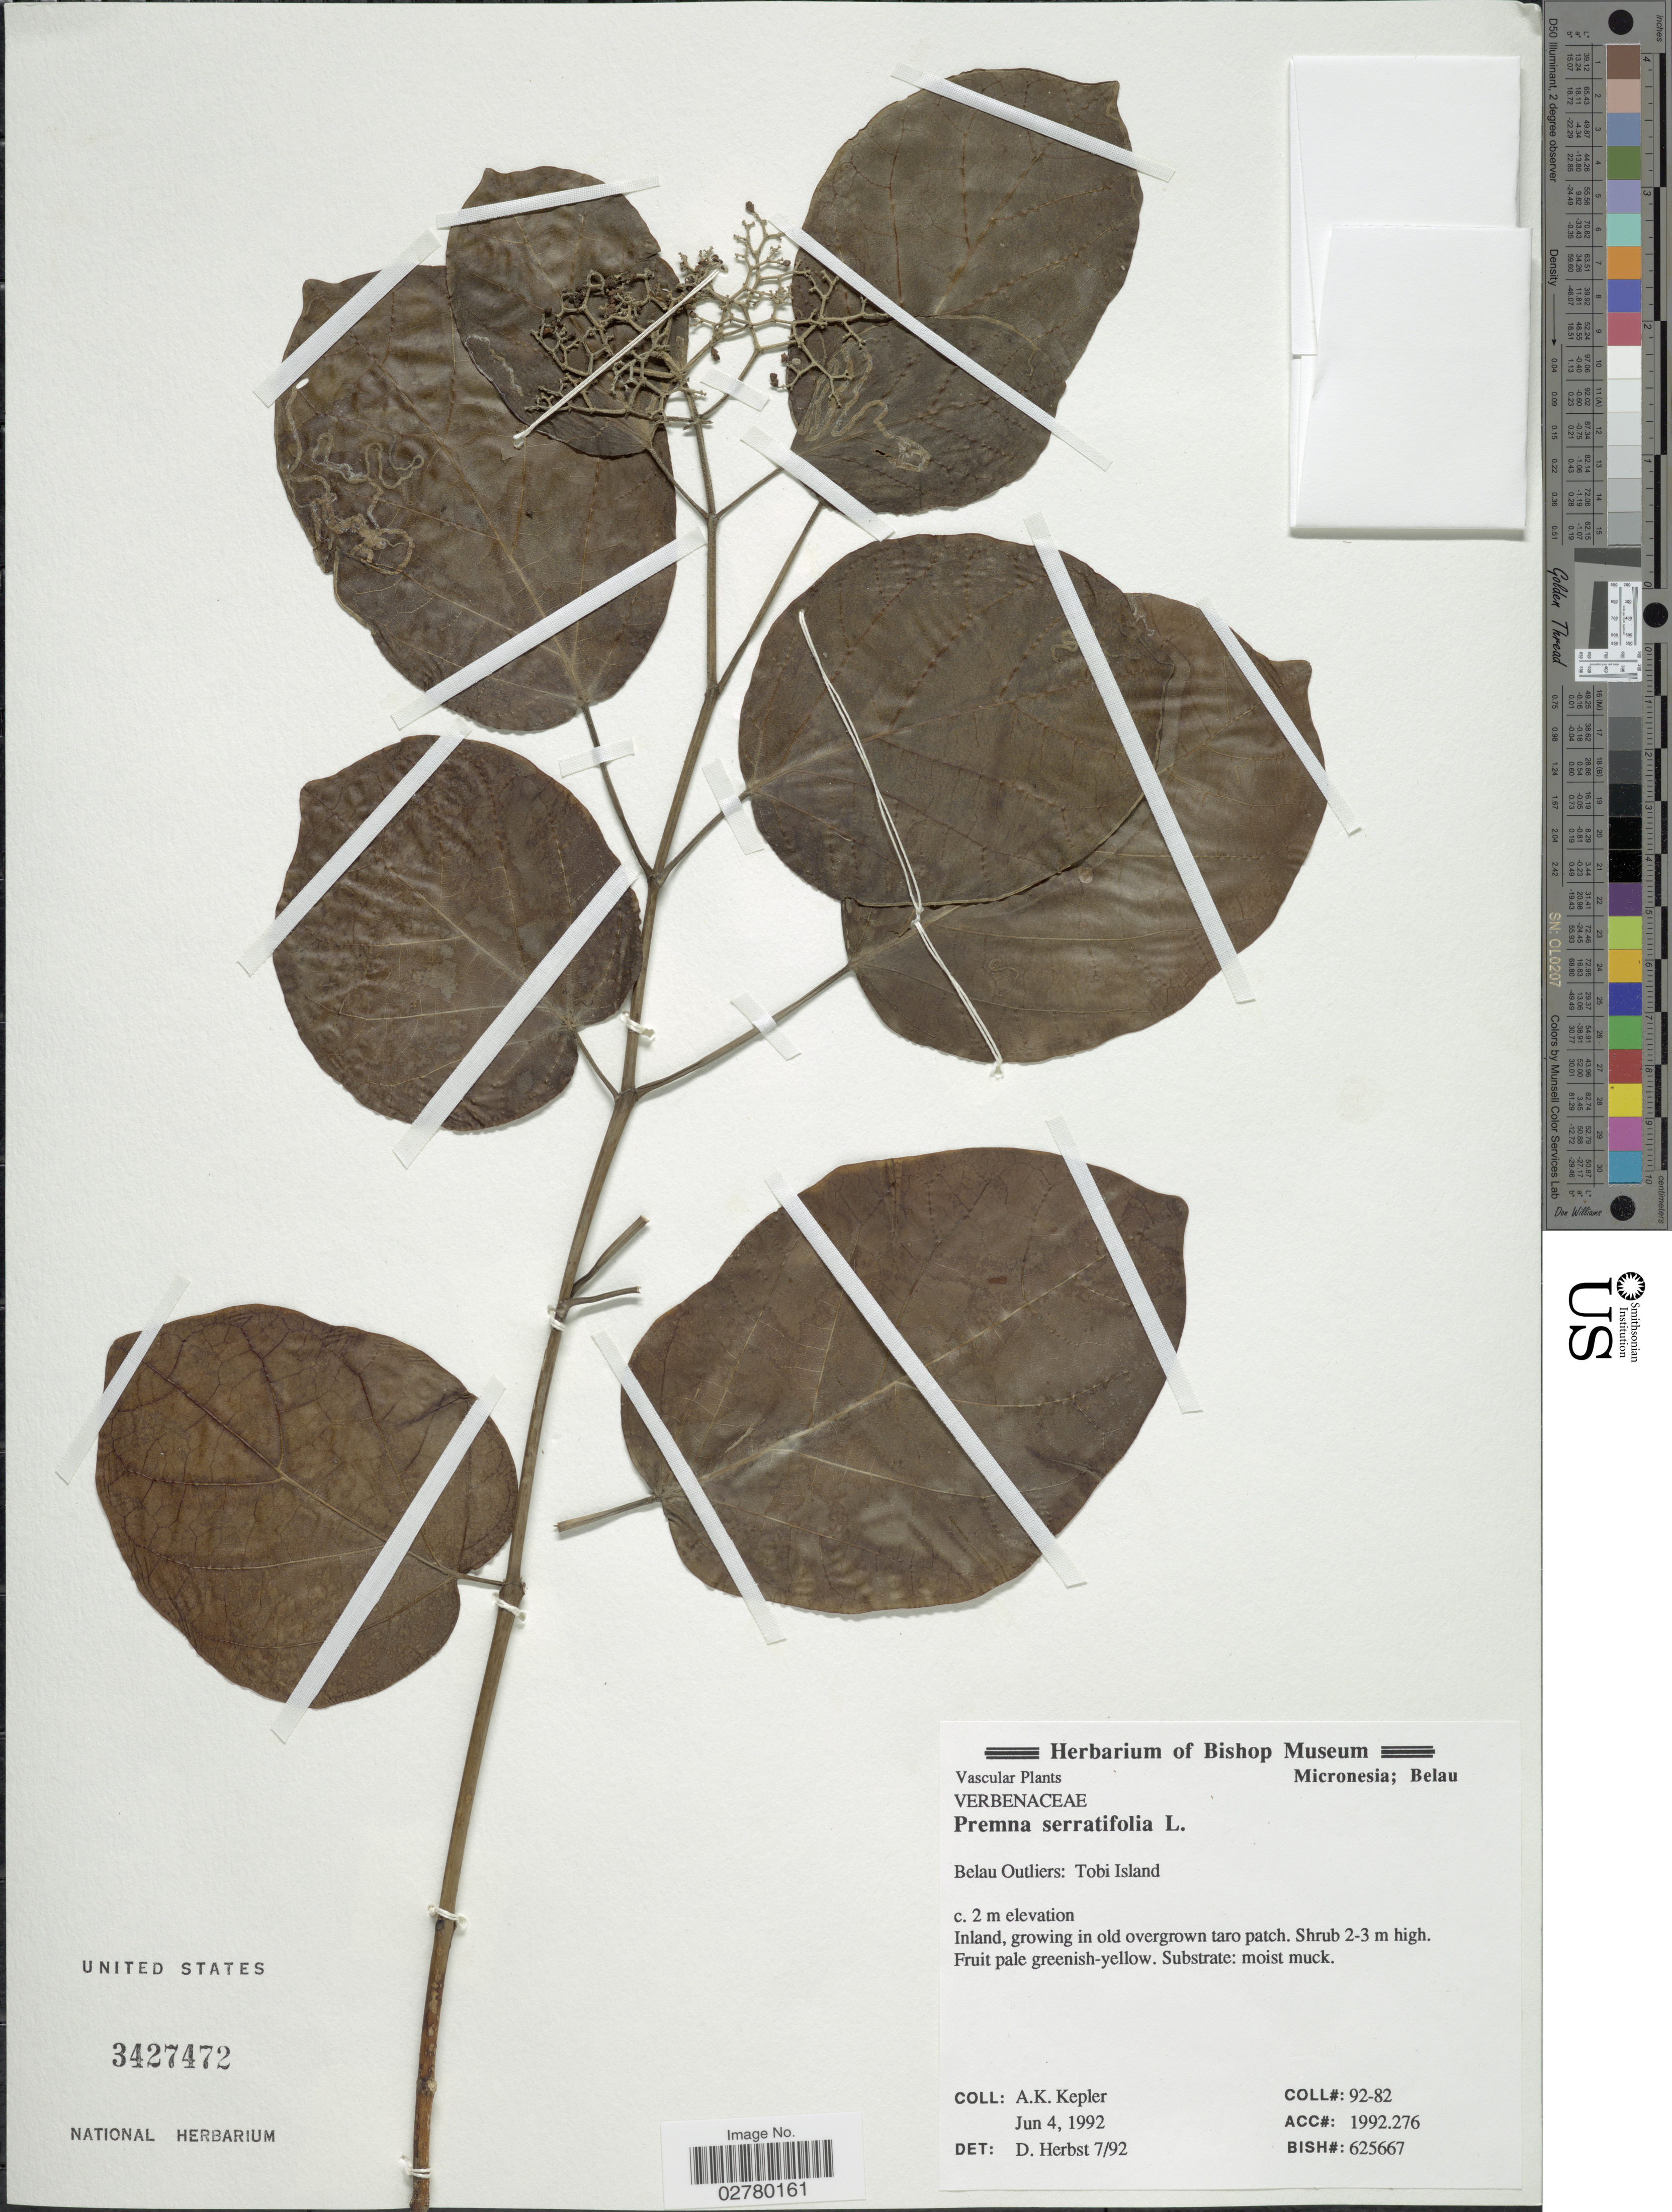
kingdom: Plantae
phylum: Tracheophyta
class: Magnoliopsida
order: Lamiales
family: Lamiaceae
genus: Premna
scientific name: Premna serratifolia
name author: L.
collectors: A. K. Kepler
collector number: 92-82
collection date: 1992-06-04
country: Palau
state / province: Belau Outliers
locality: Tobi Island.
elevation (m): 2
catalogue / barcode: US 3427472